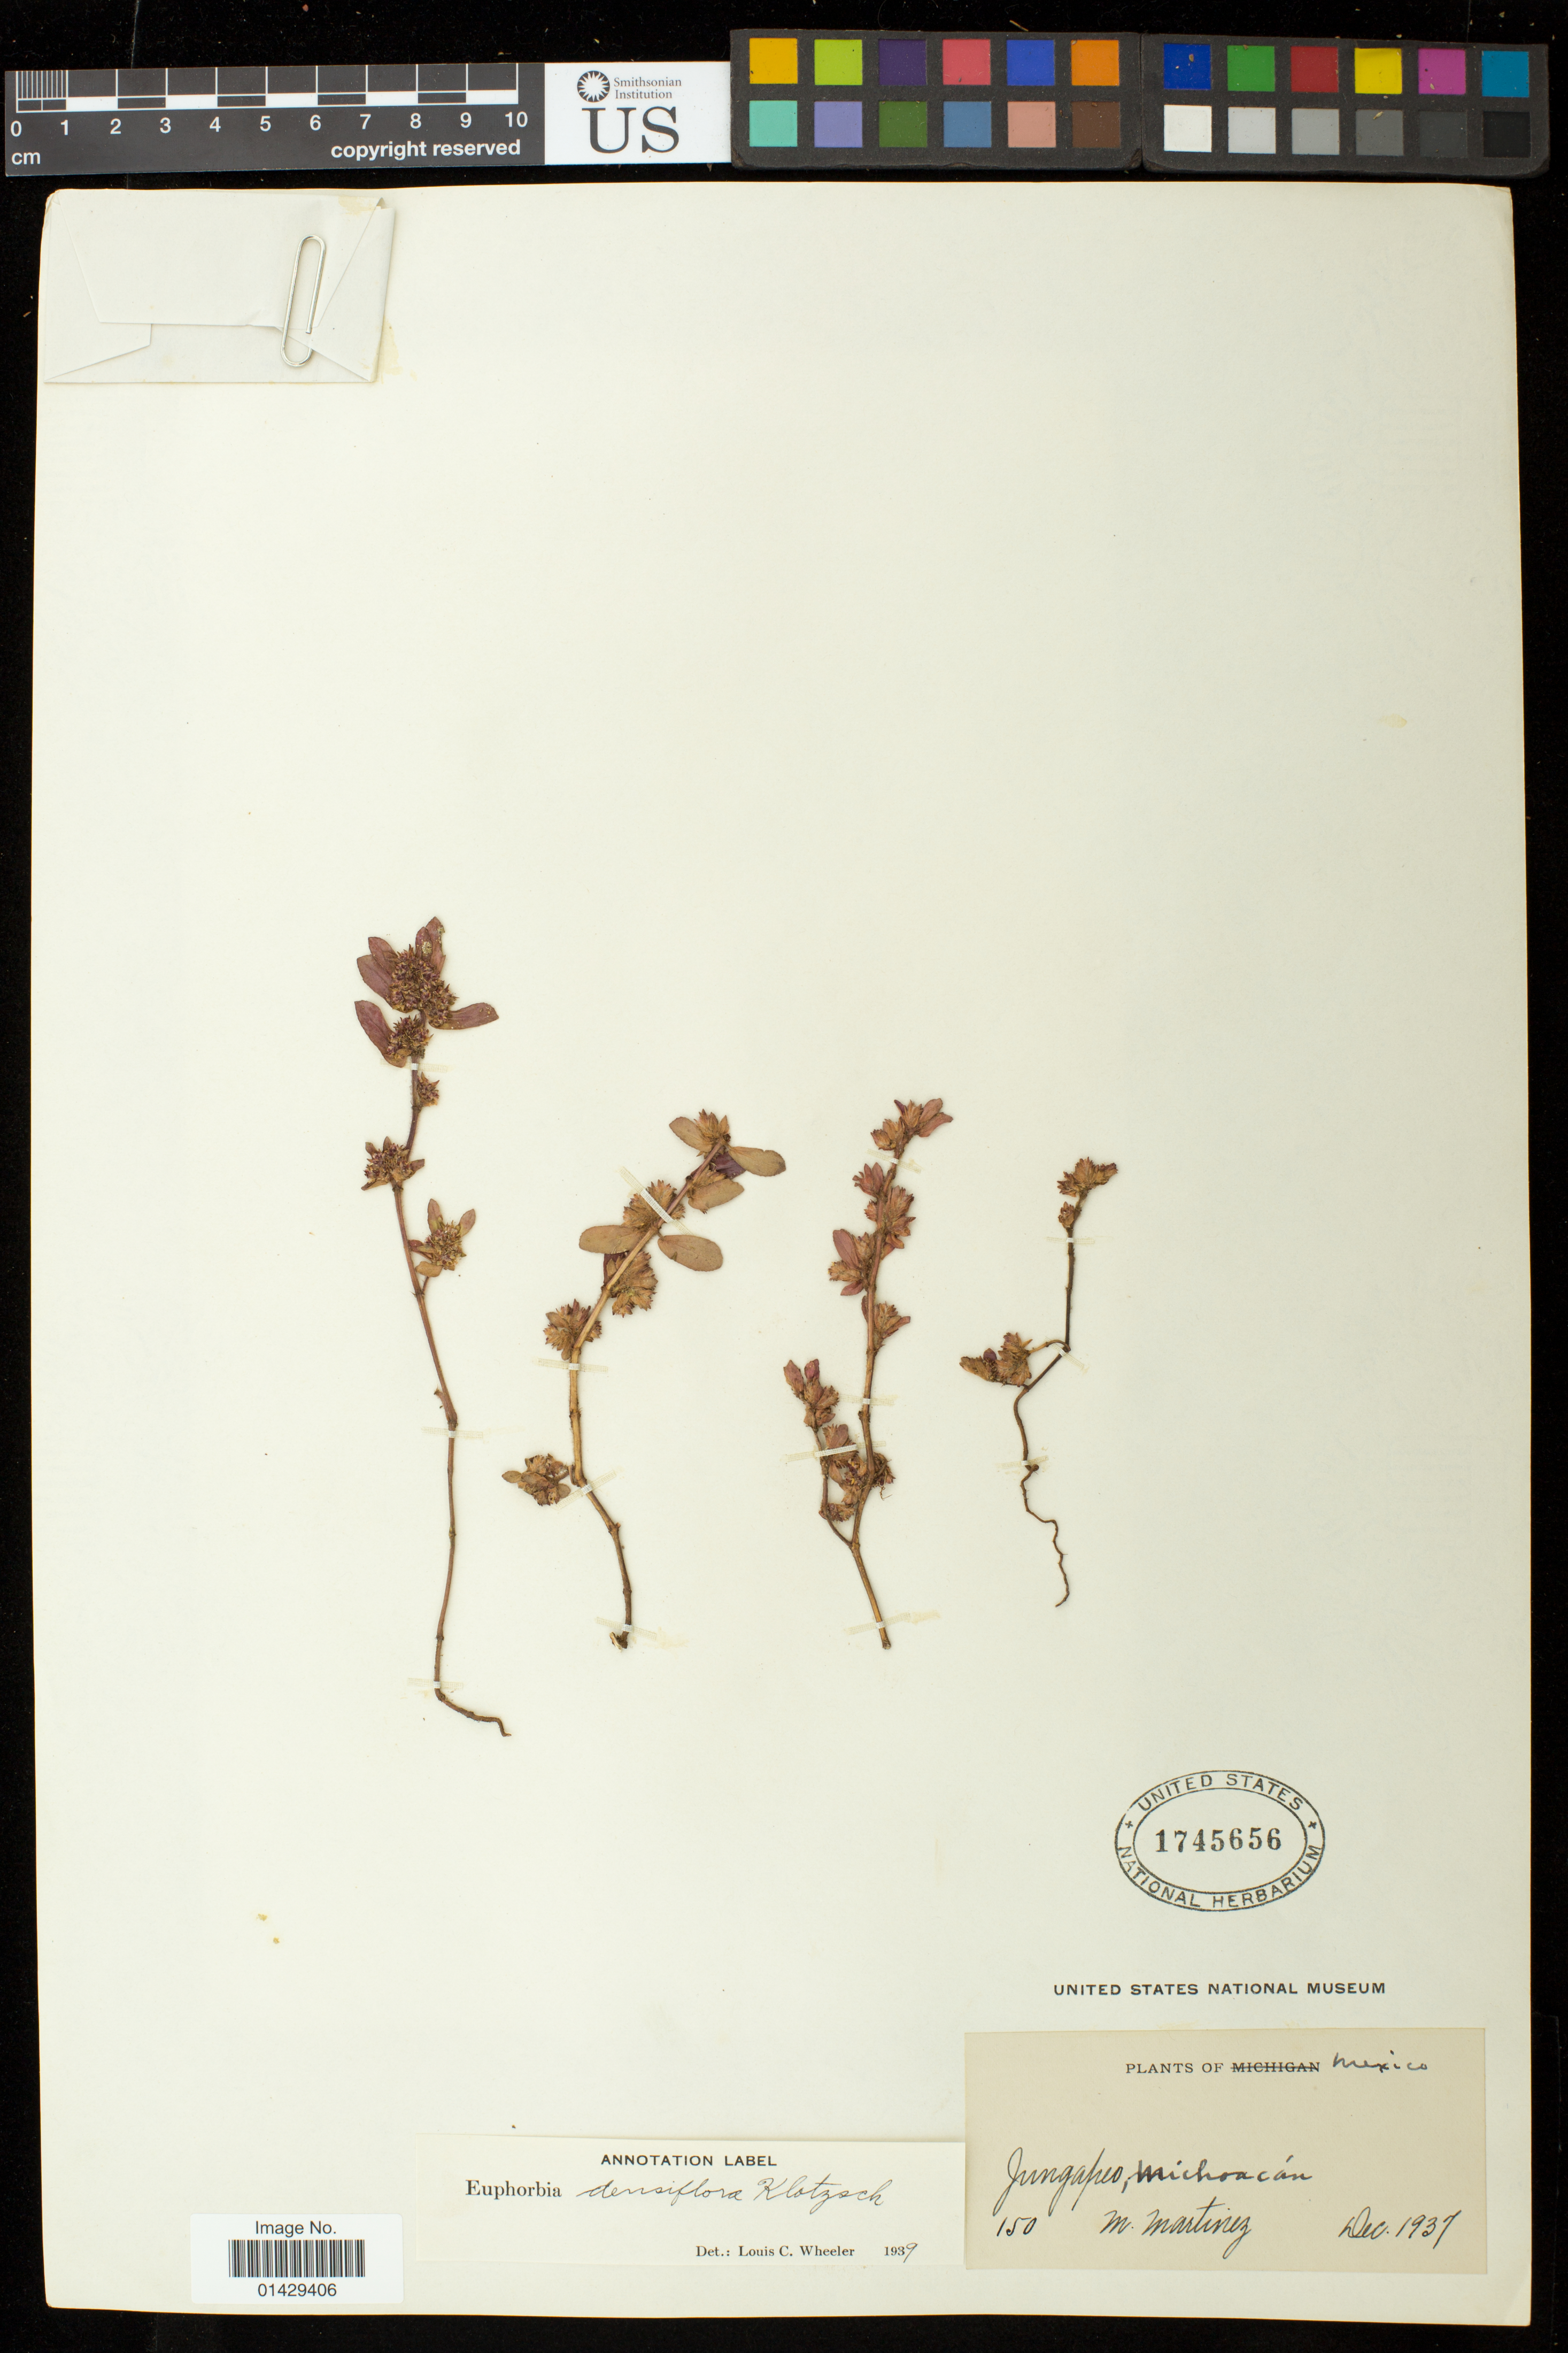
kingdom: Plantae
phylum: Tracheophyta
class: Magnoliopsida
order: Malpighiales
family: Euphorbiaceae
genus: Euphorbia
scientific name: Euphorbia densiflora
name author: (Klotzsch & Garcke) Klotzsch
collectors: M. Martinez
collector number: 150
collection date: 1937-12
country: Mexico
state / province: Michoacán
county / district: Jungapeo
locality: Jungapeo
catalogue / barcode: US 1745656